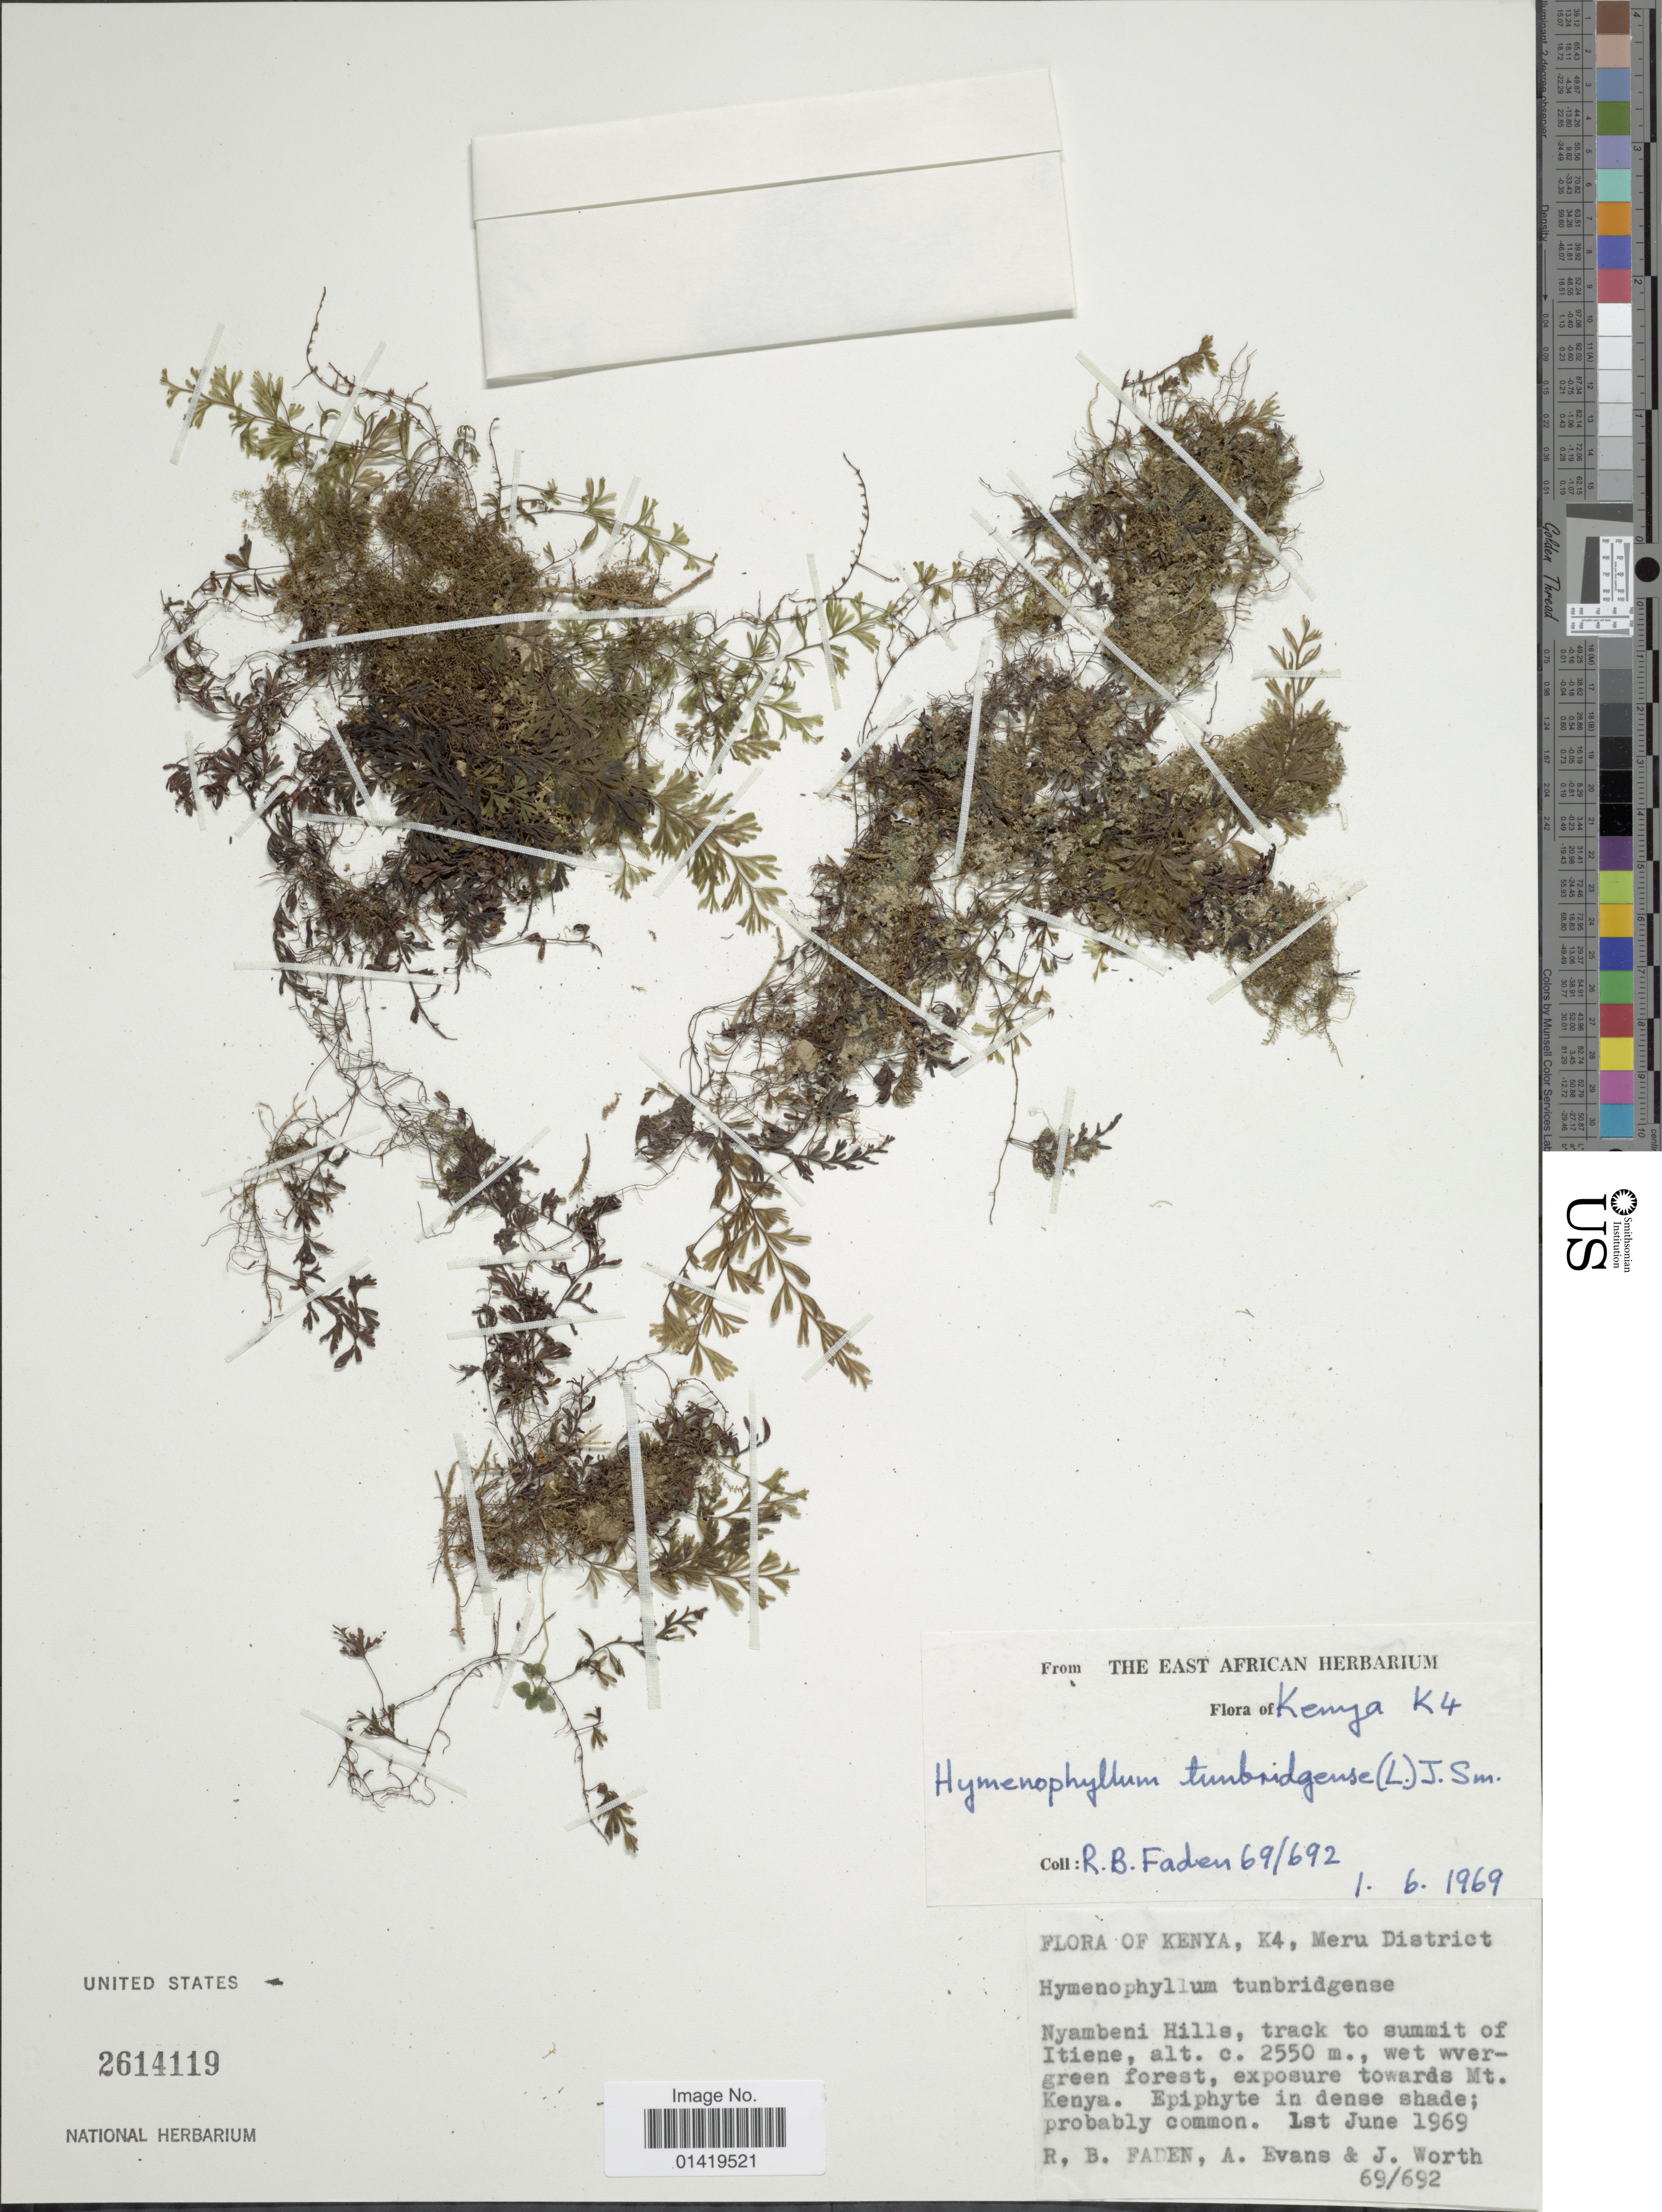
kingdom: Plantae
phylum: Tracheophyta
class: Polypodiopsida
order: Hymenophyllales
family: Hymenophyllaceae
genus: Hymenophyllum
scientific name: Hymenophyllum tunbrigense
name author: (L.) Small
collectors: R. B. Faden, A. Evans & J. Worth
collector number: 69/962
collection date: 1969-06-01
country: Kenya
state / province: Meru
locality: Kenya K4, Meru district Nyambeni Hills track to summit of Itiene exposure towards Mt. Kenya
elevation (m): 2550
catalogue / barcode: US 2614119